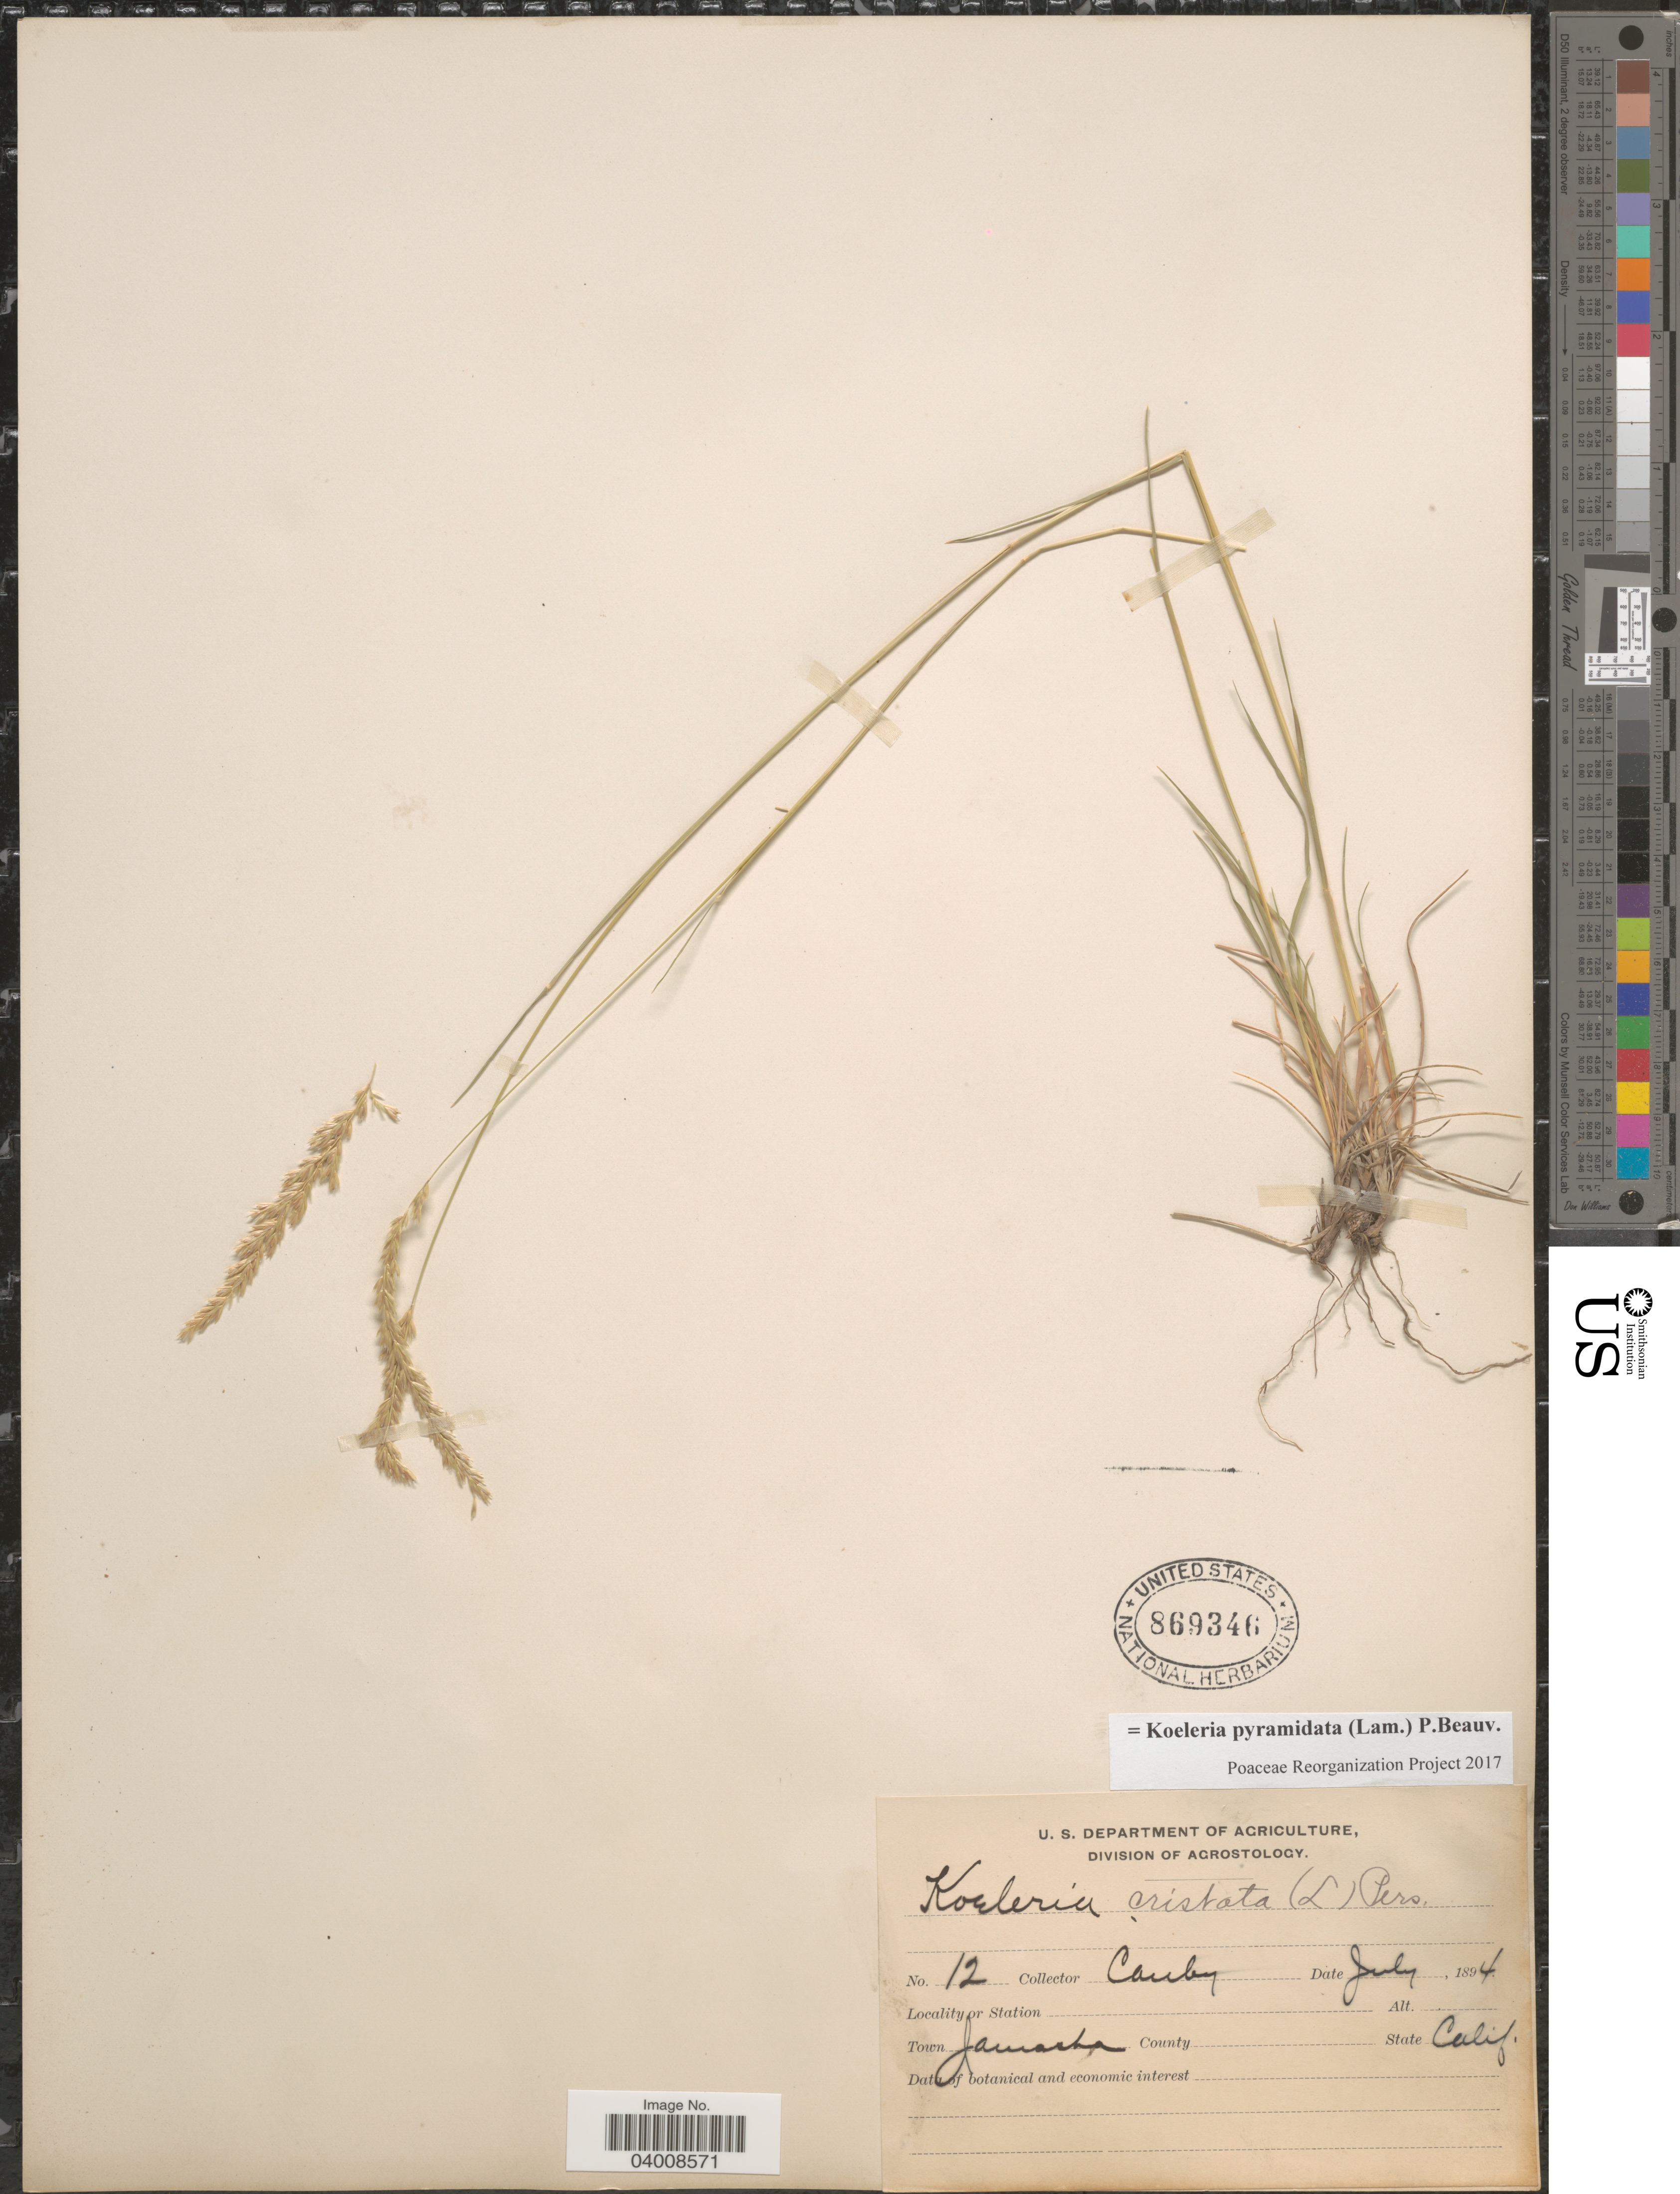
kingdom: Plantae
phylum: Tracheophyta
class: Liliopsida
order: Poales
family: Poaceae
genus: Koeleria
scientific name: Koeleria pyramidata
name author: (Lam.) P. Beauv.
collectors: Canby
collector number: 12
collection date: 1894-07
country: United States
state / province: California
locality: Town Jamacha.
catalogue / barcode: US 869346